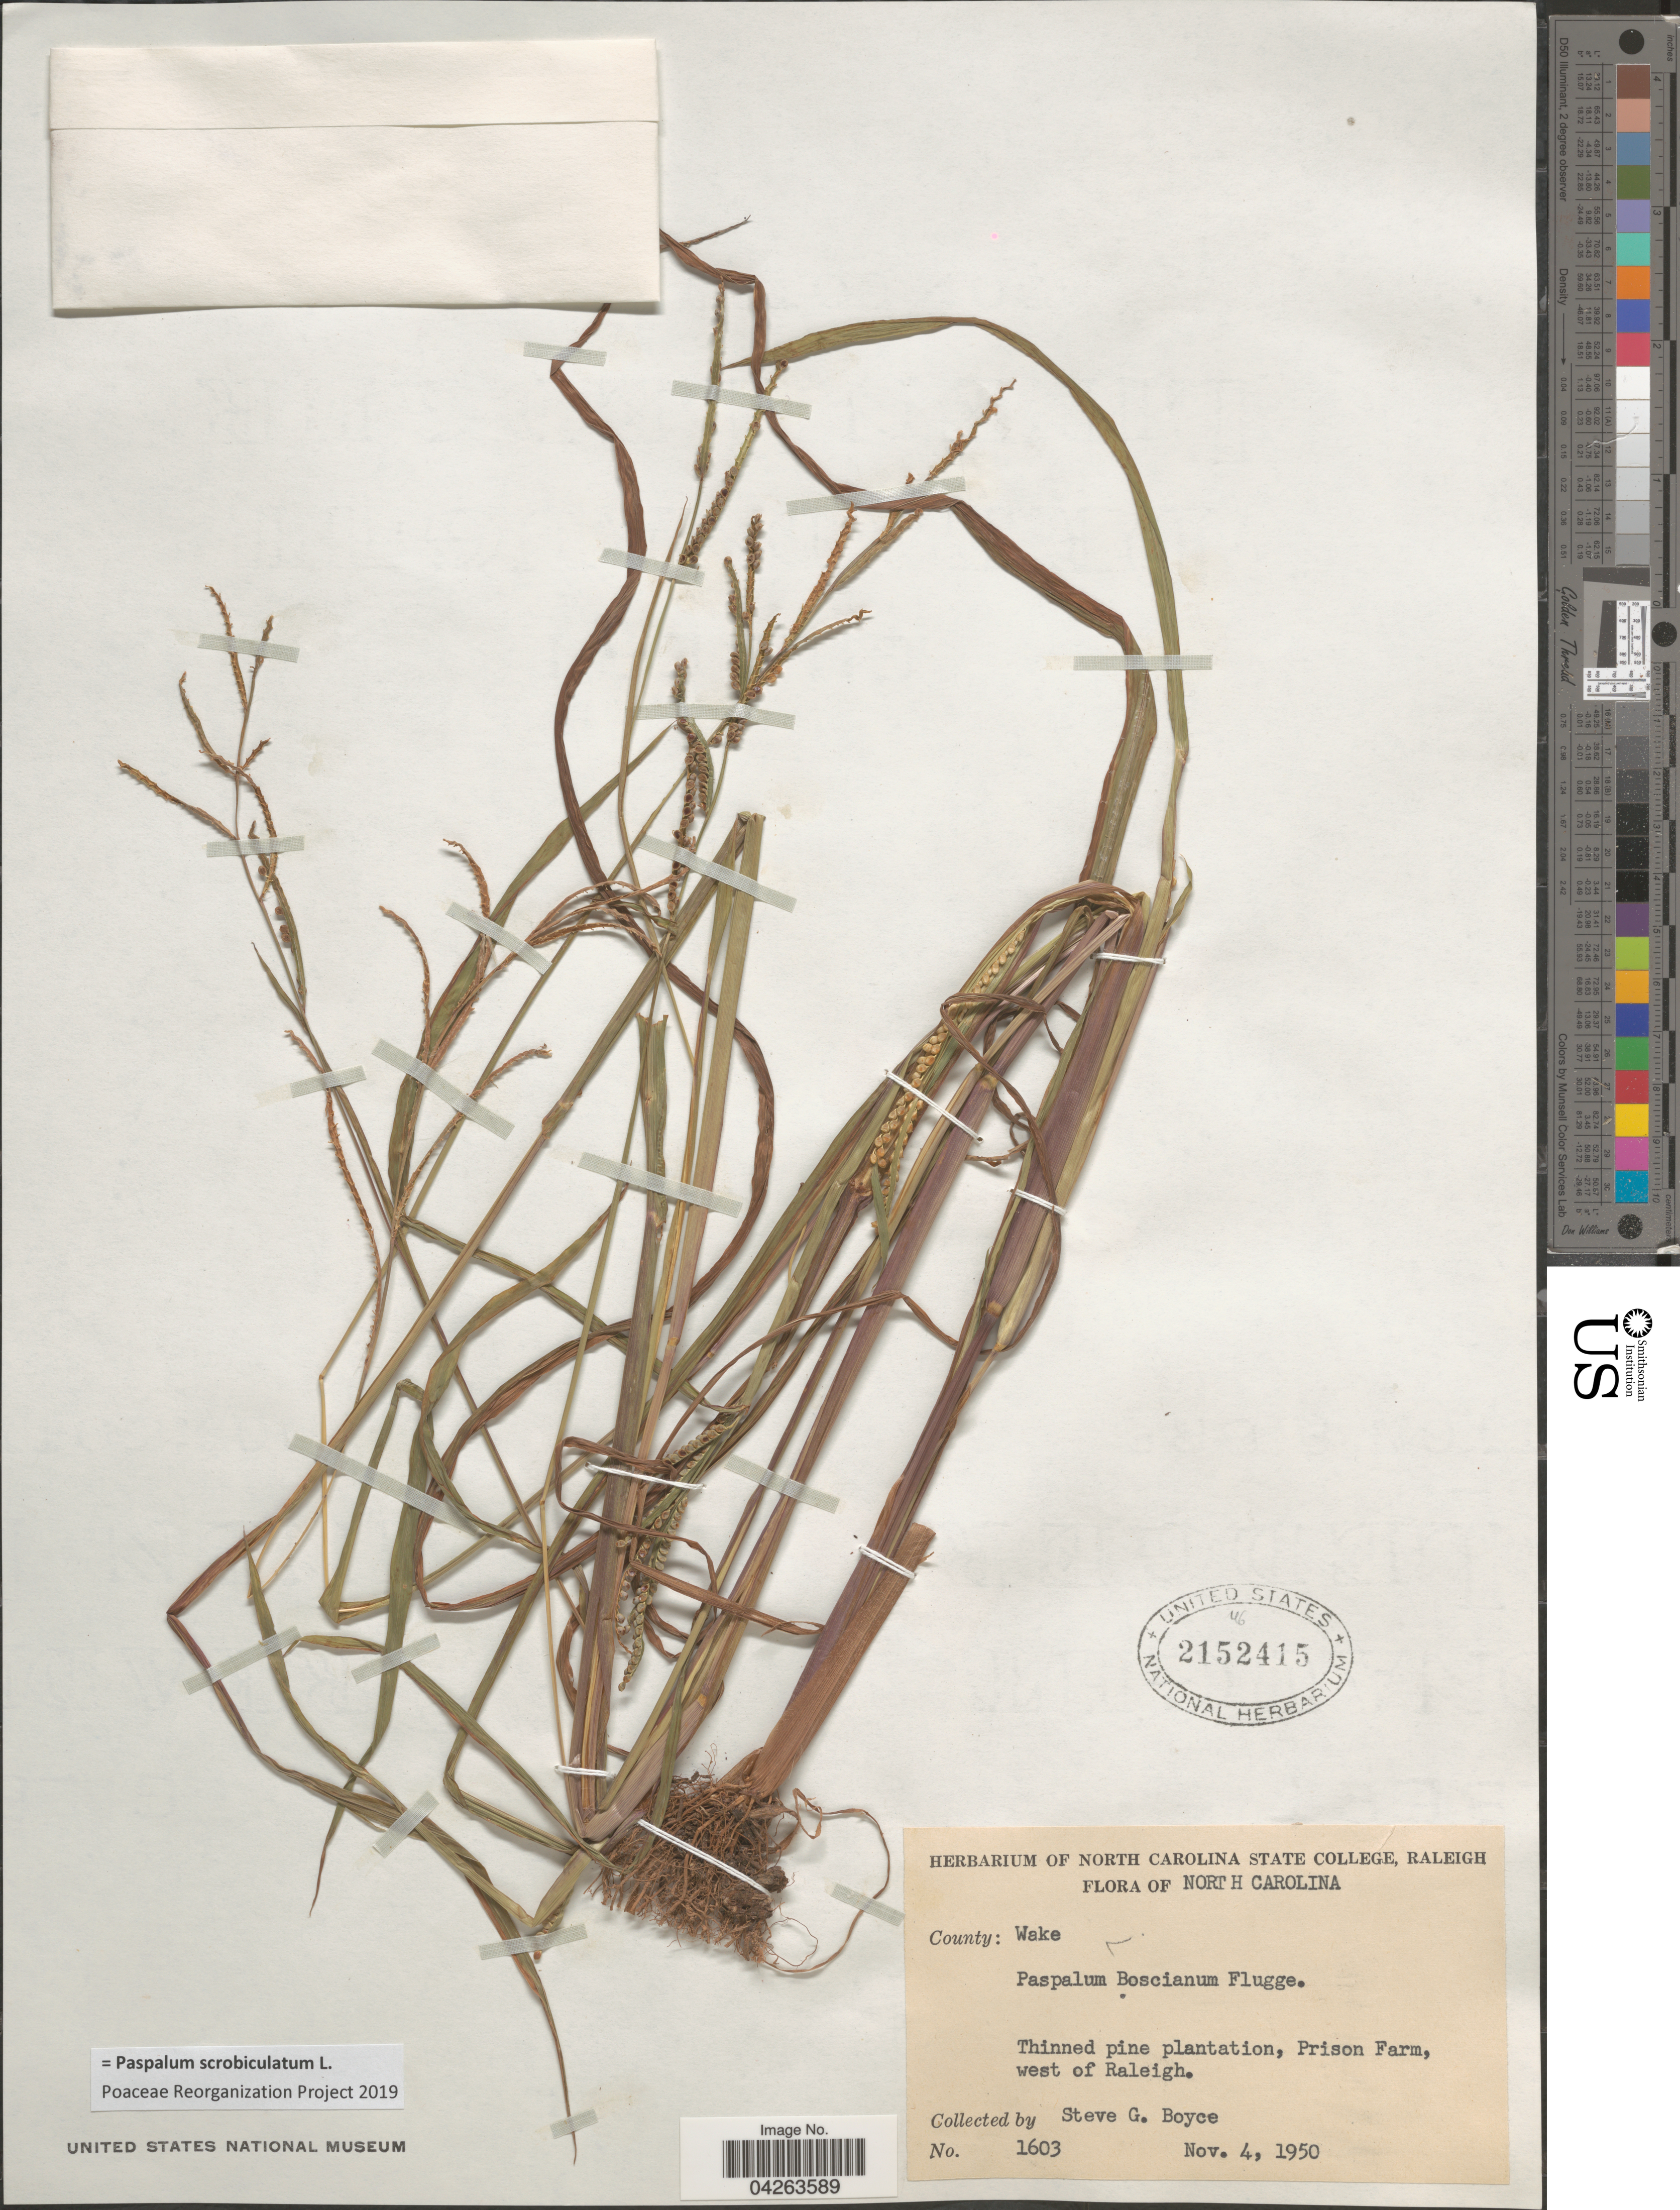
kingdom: Plantae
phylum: Tracheophyta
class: Liliopsida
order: Poales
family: Poaceae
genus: Paspalum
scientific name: Paspalum scrobiculatum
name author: L.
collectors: S. Boyce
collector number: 1603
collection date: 1950-11-04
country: United States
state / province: North Carolina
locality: County: Wake. Thinned pine plantation, Prison Farm, west of Raleigh.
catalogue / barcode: US 2152415